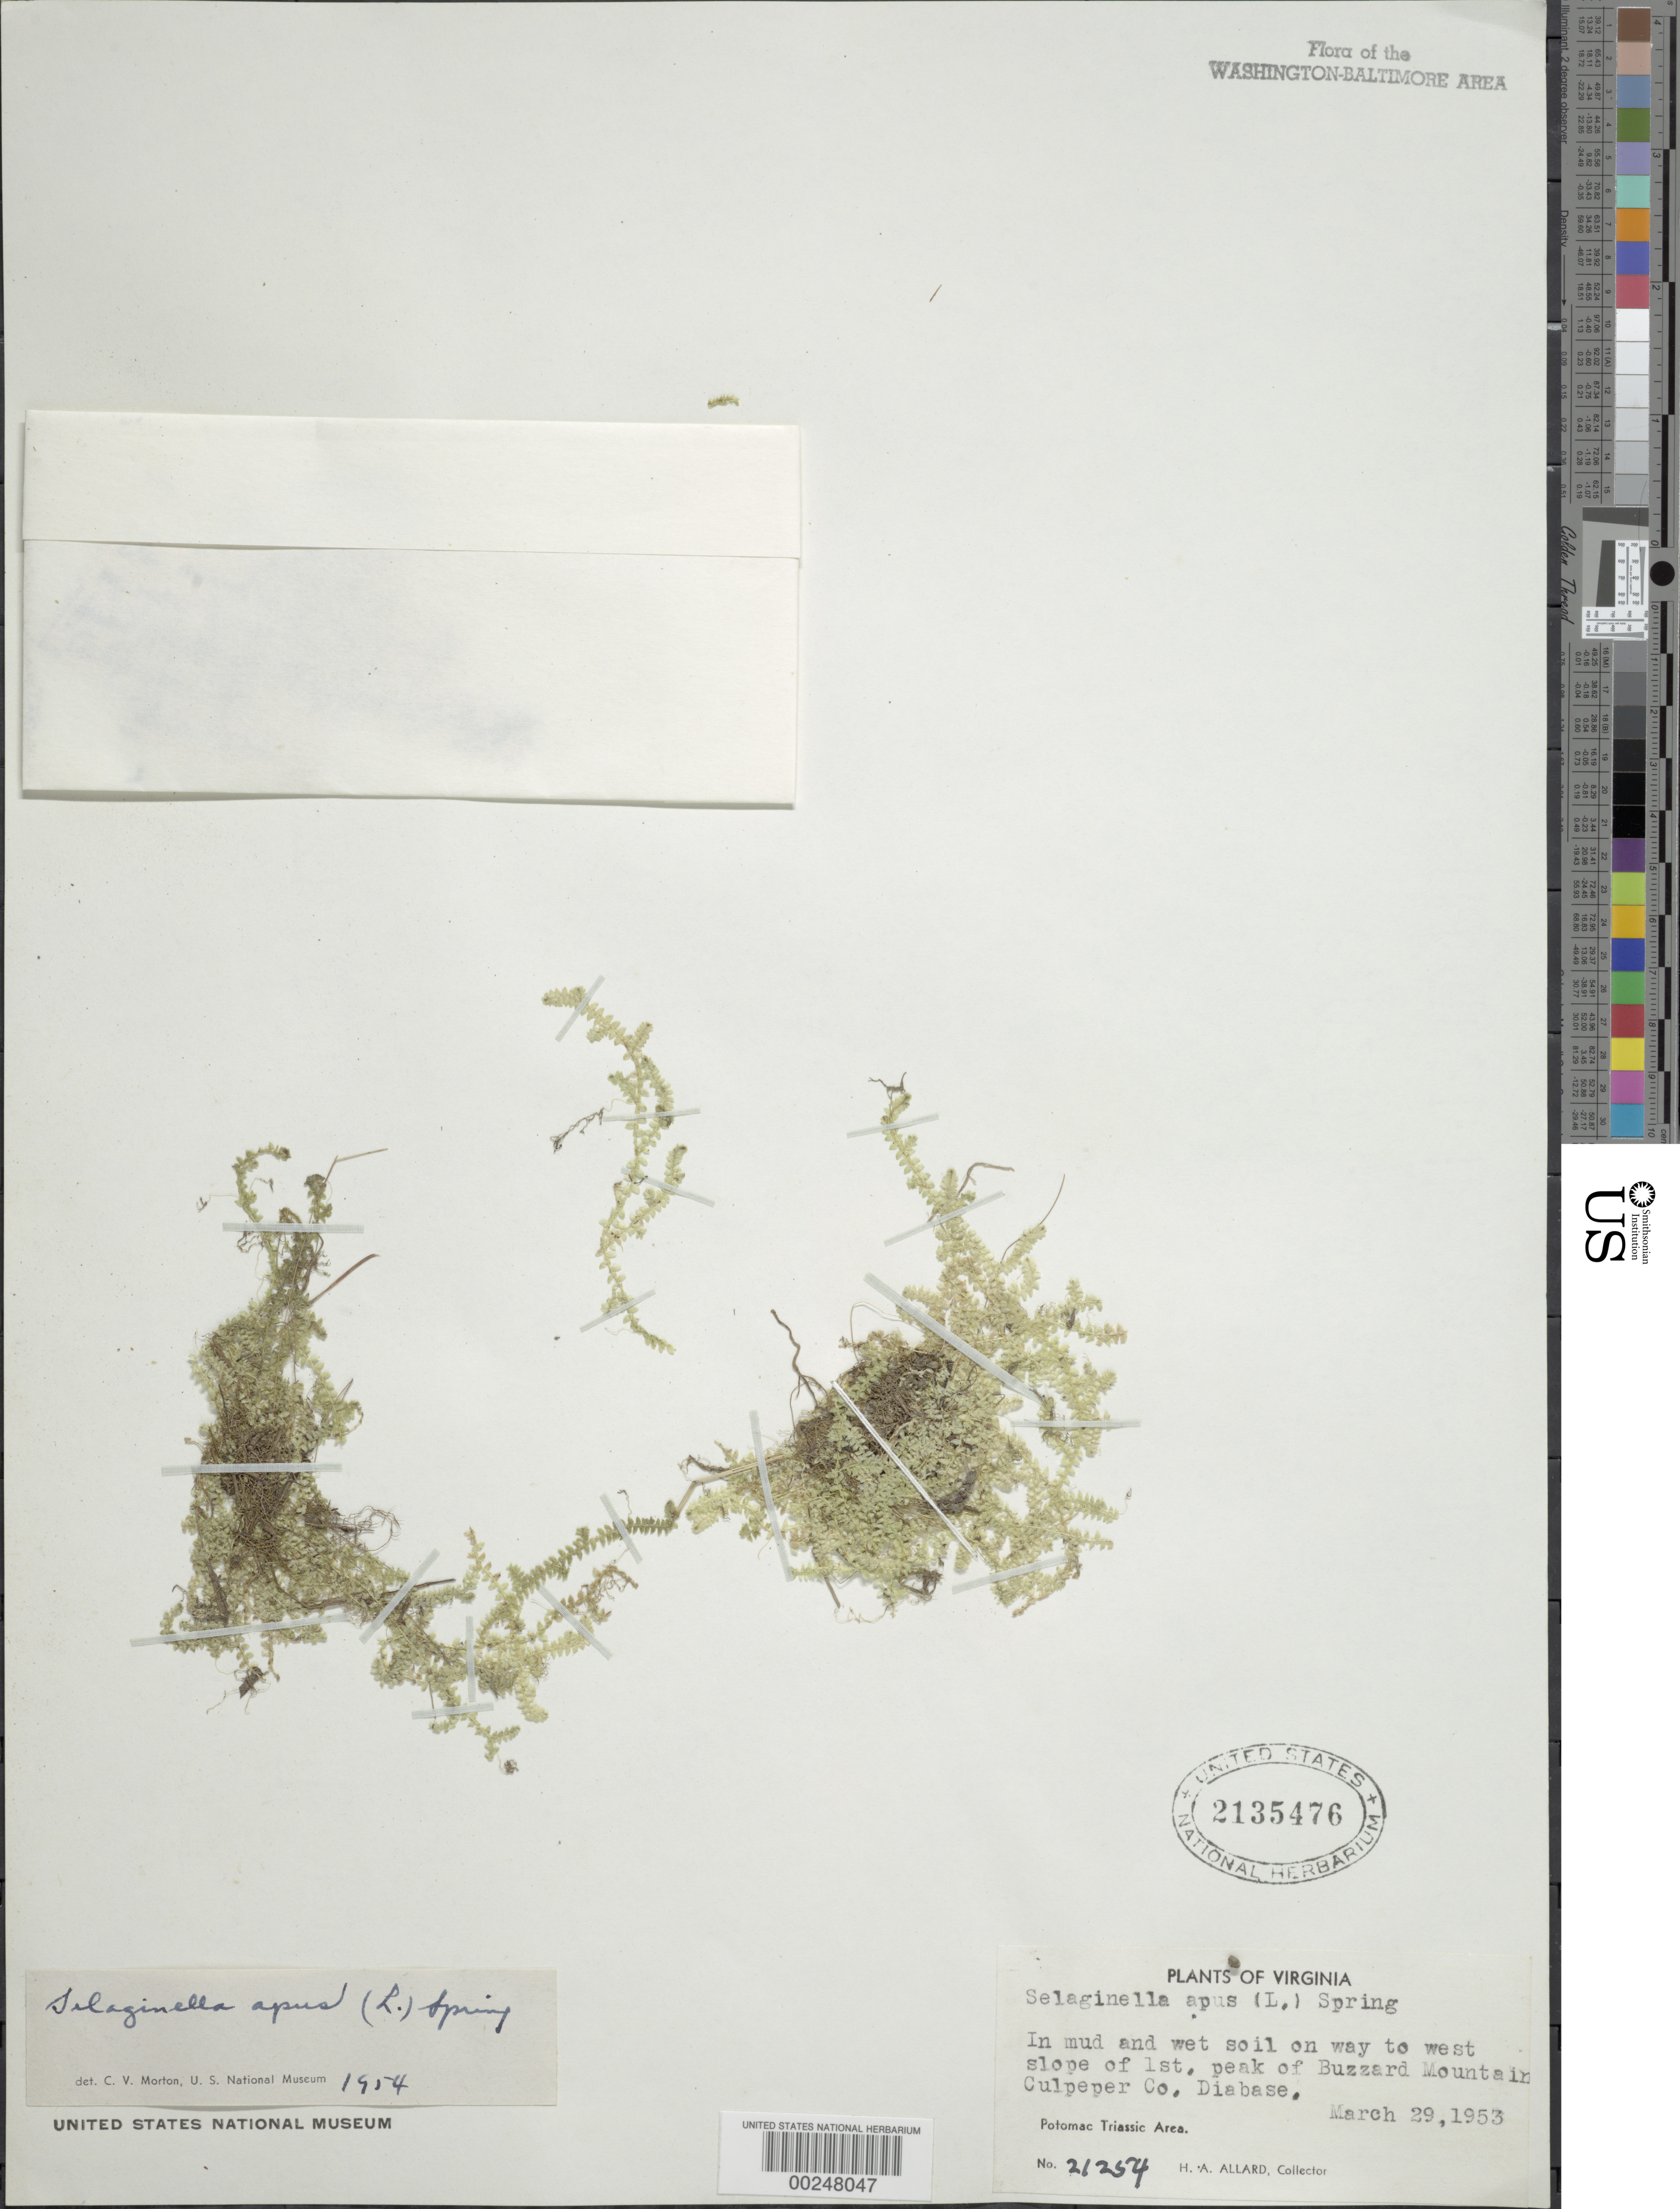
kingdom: Plantae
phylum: Tracheophyta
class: Lycopodiopsida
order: Selaginellales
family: Selaginellaceae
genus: Selaginella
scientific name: Selaginella apus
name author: Spring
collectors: H. A. Allard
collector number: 21254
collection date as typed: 29 Mar 1953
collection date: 1953-03-29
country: United States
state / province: Virginia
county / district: Culpeper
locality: Buzzard Mountain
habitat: In mud an wet soil, diabase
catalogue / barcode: US 2135476